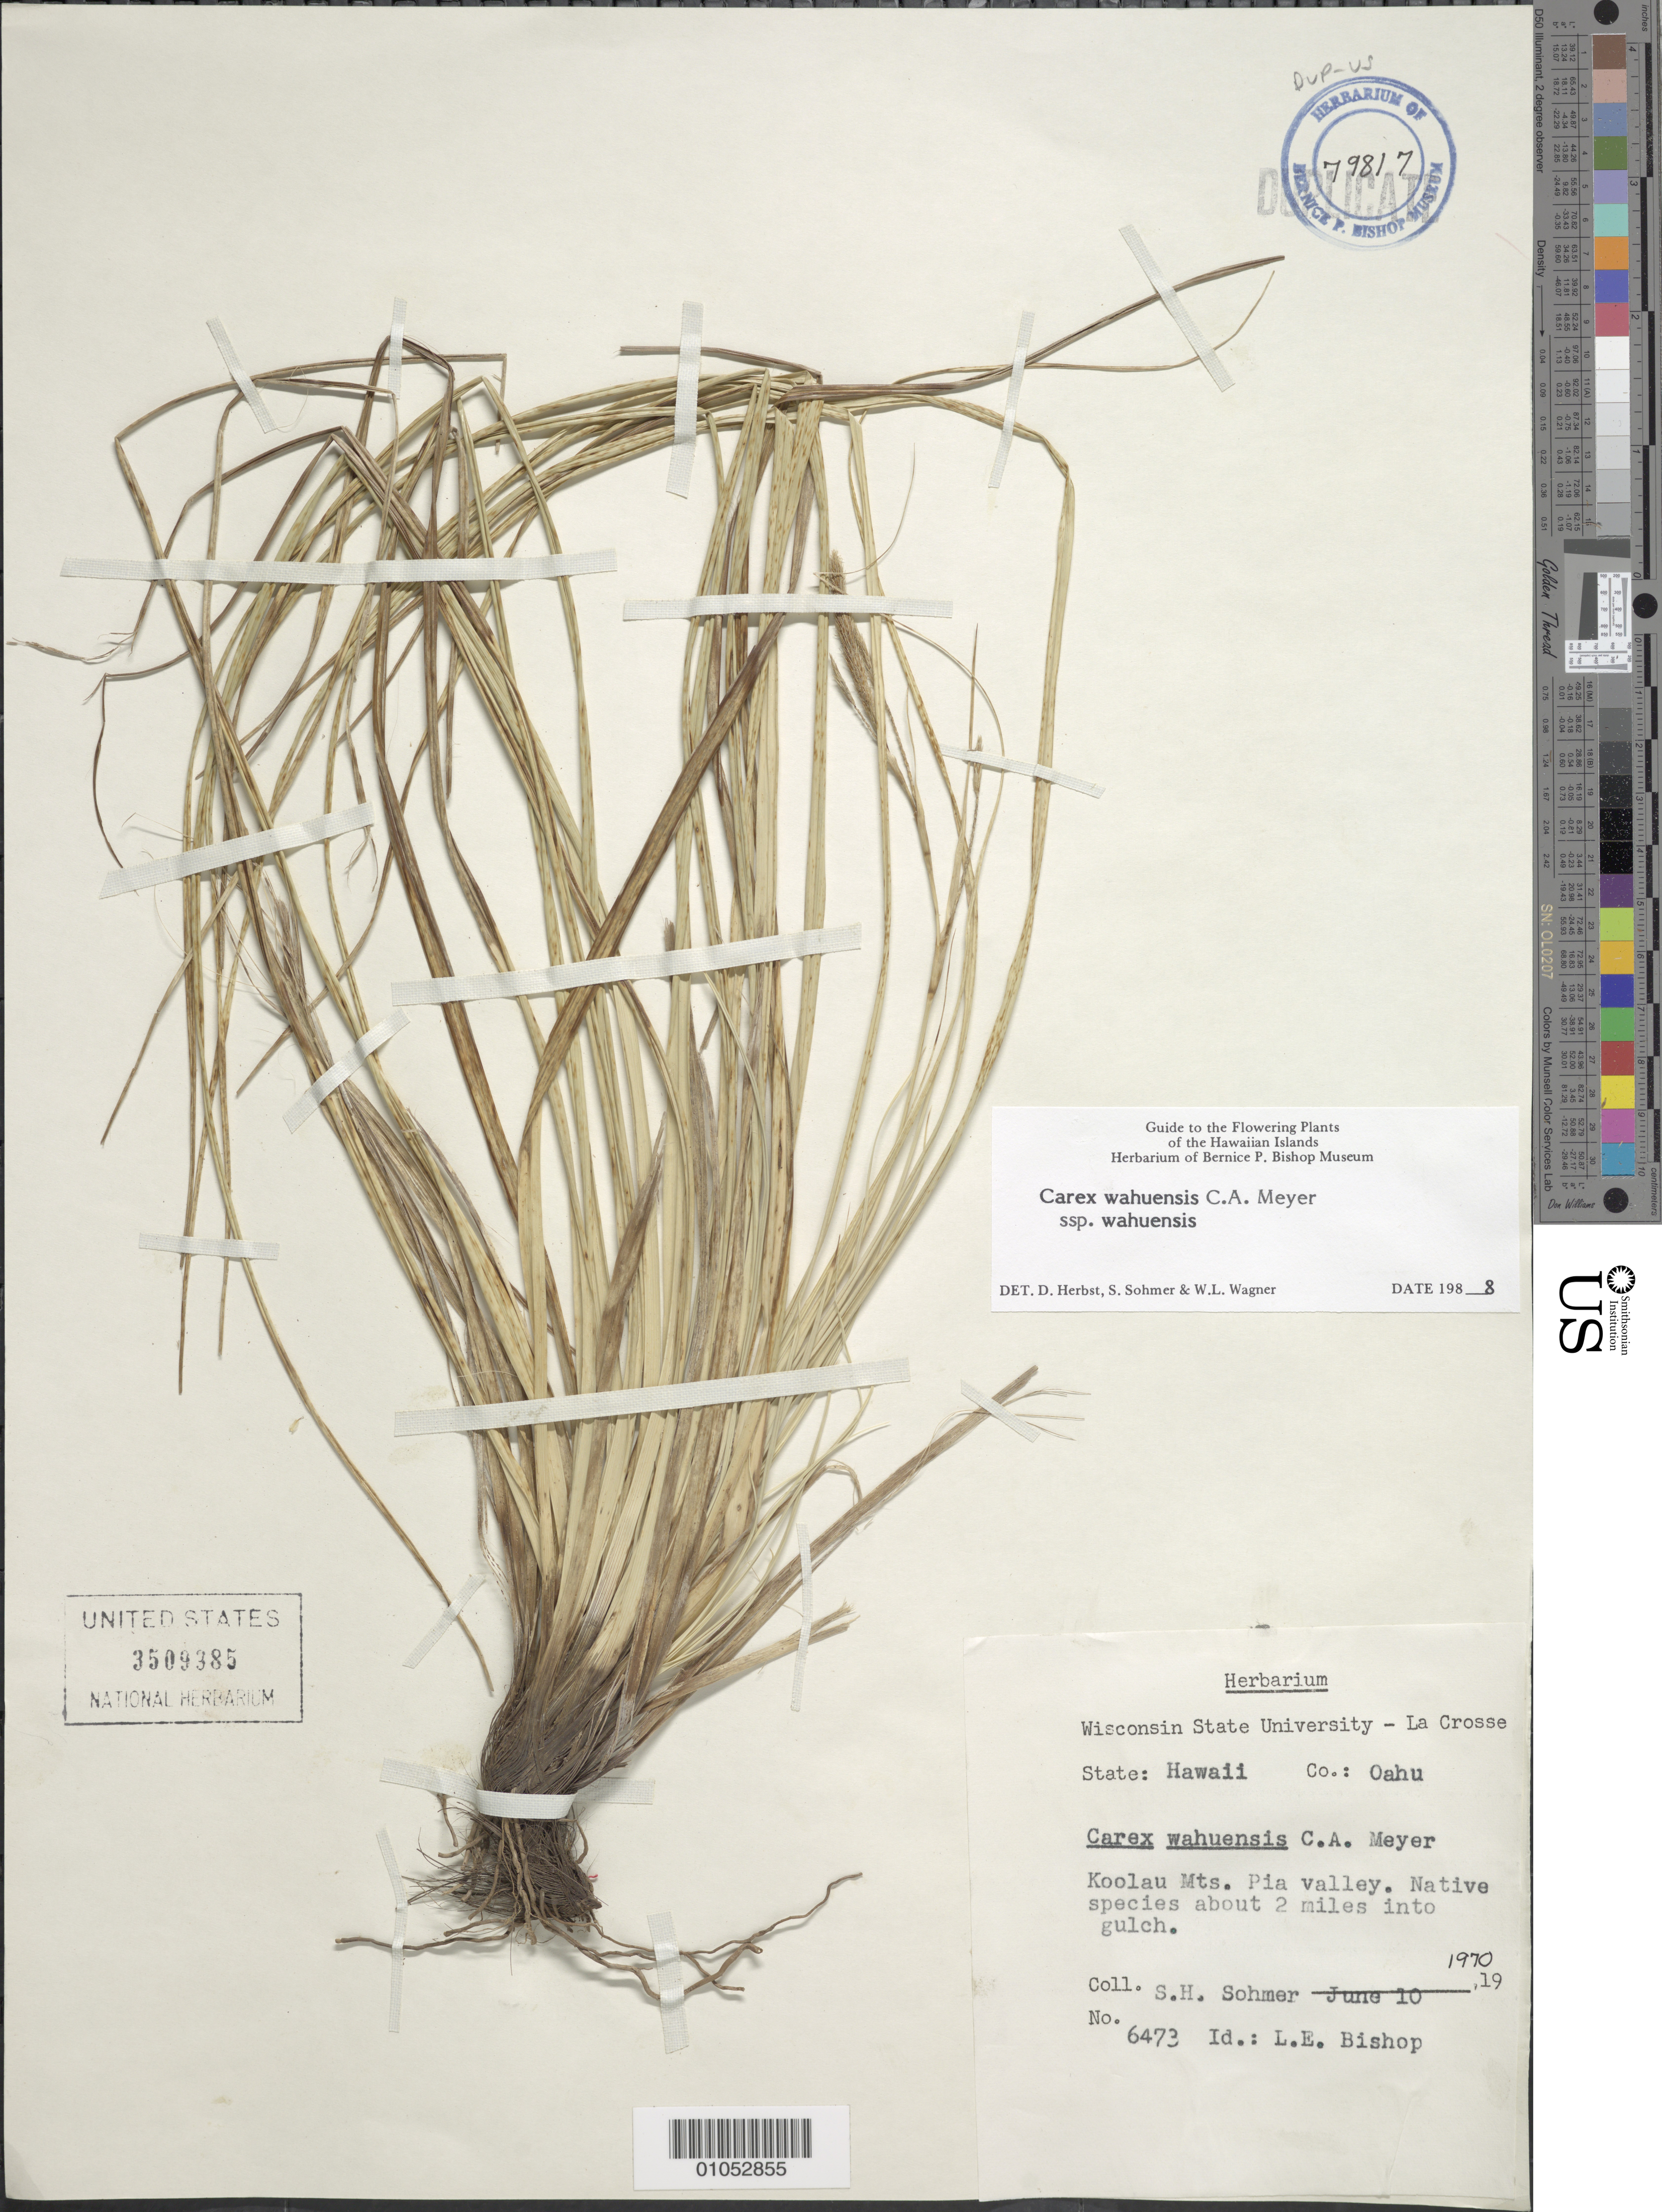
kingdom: Plantae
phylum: Tracheophyta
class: Liliopsida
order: Poales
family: Cyperaceae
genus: Carex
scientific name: Carex wahuensis subsp. wahuensis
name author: C.A. Mey.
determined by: Herbst, D. R.; Sohmer, S. H.; Wagner, W. L.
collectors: S. H. Sohmer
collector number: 6473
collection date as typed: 10 Jun 1970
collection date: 1970-06-10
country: United States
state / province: Hawaii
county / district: Honolulu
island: Oahu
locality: Koolau Mts., Pia valley.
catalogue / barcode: US 3509385